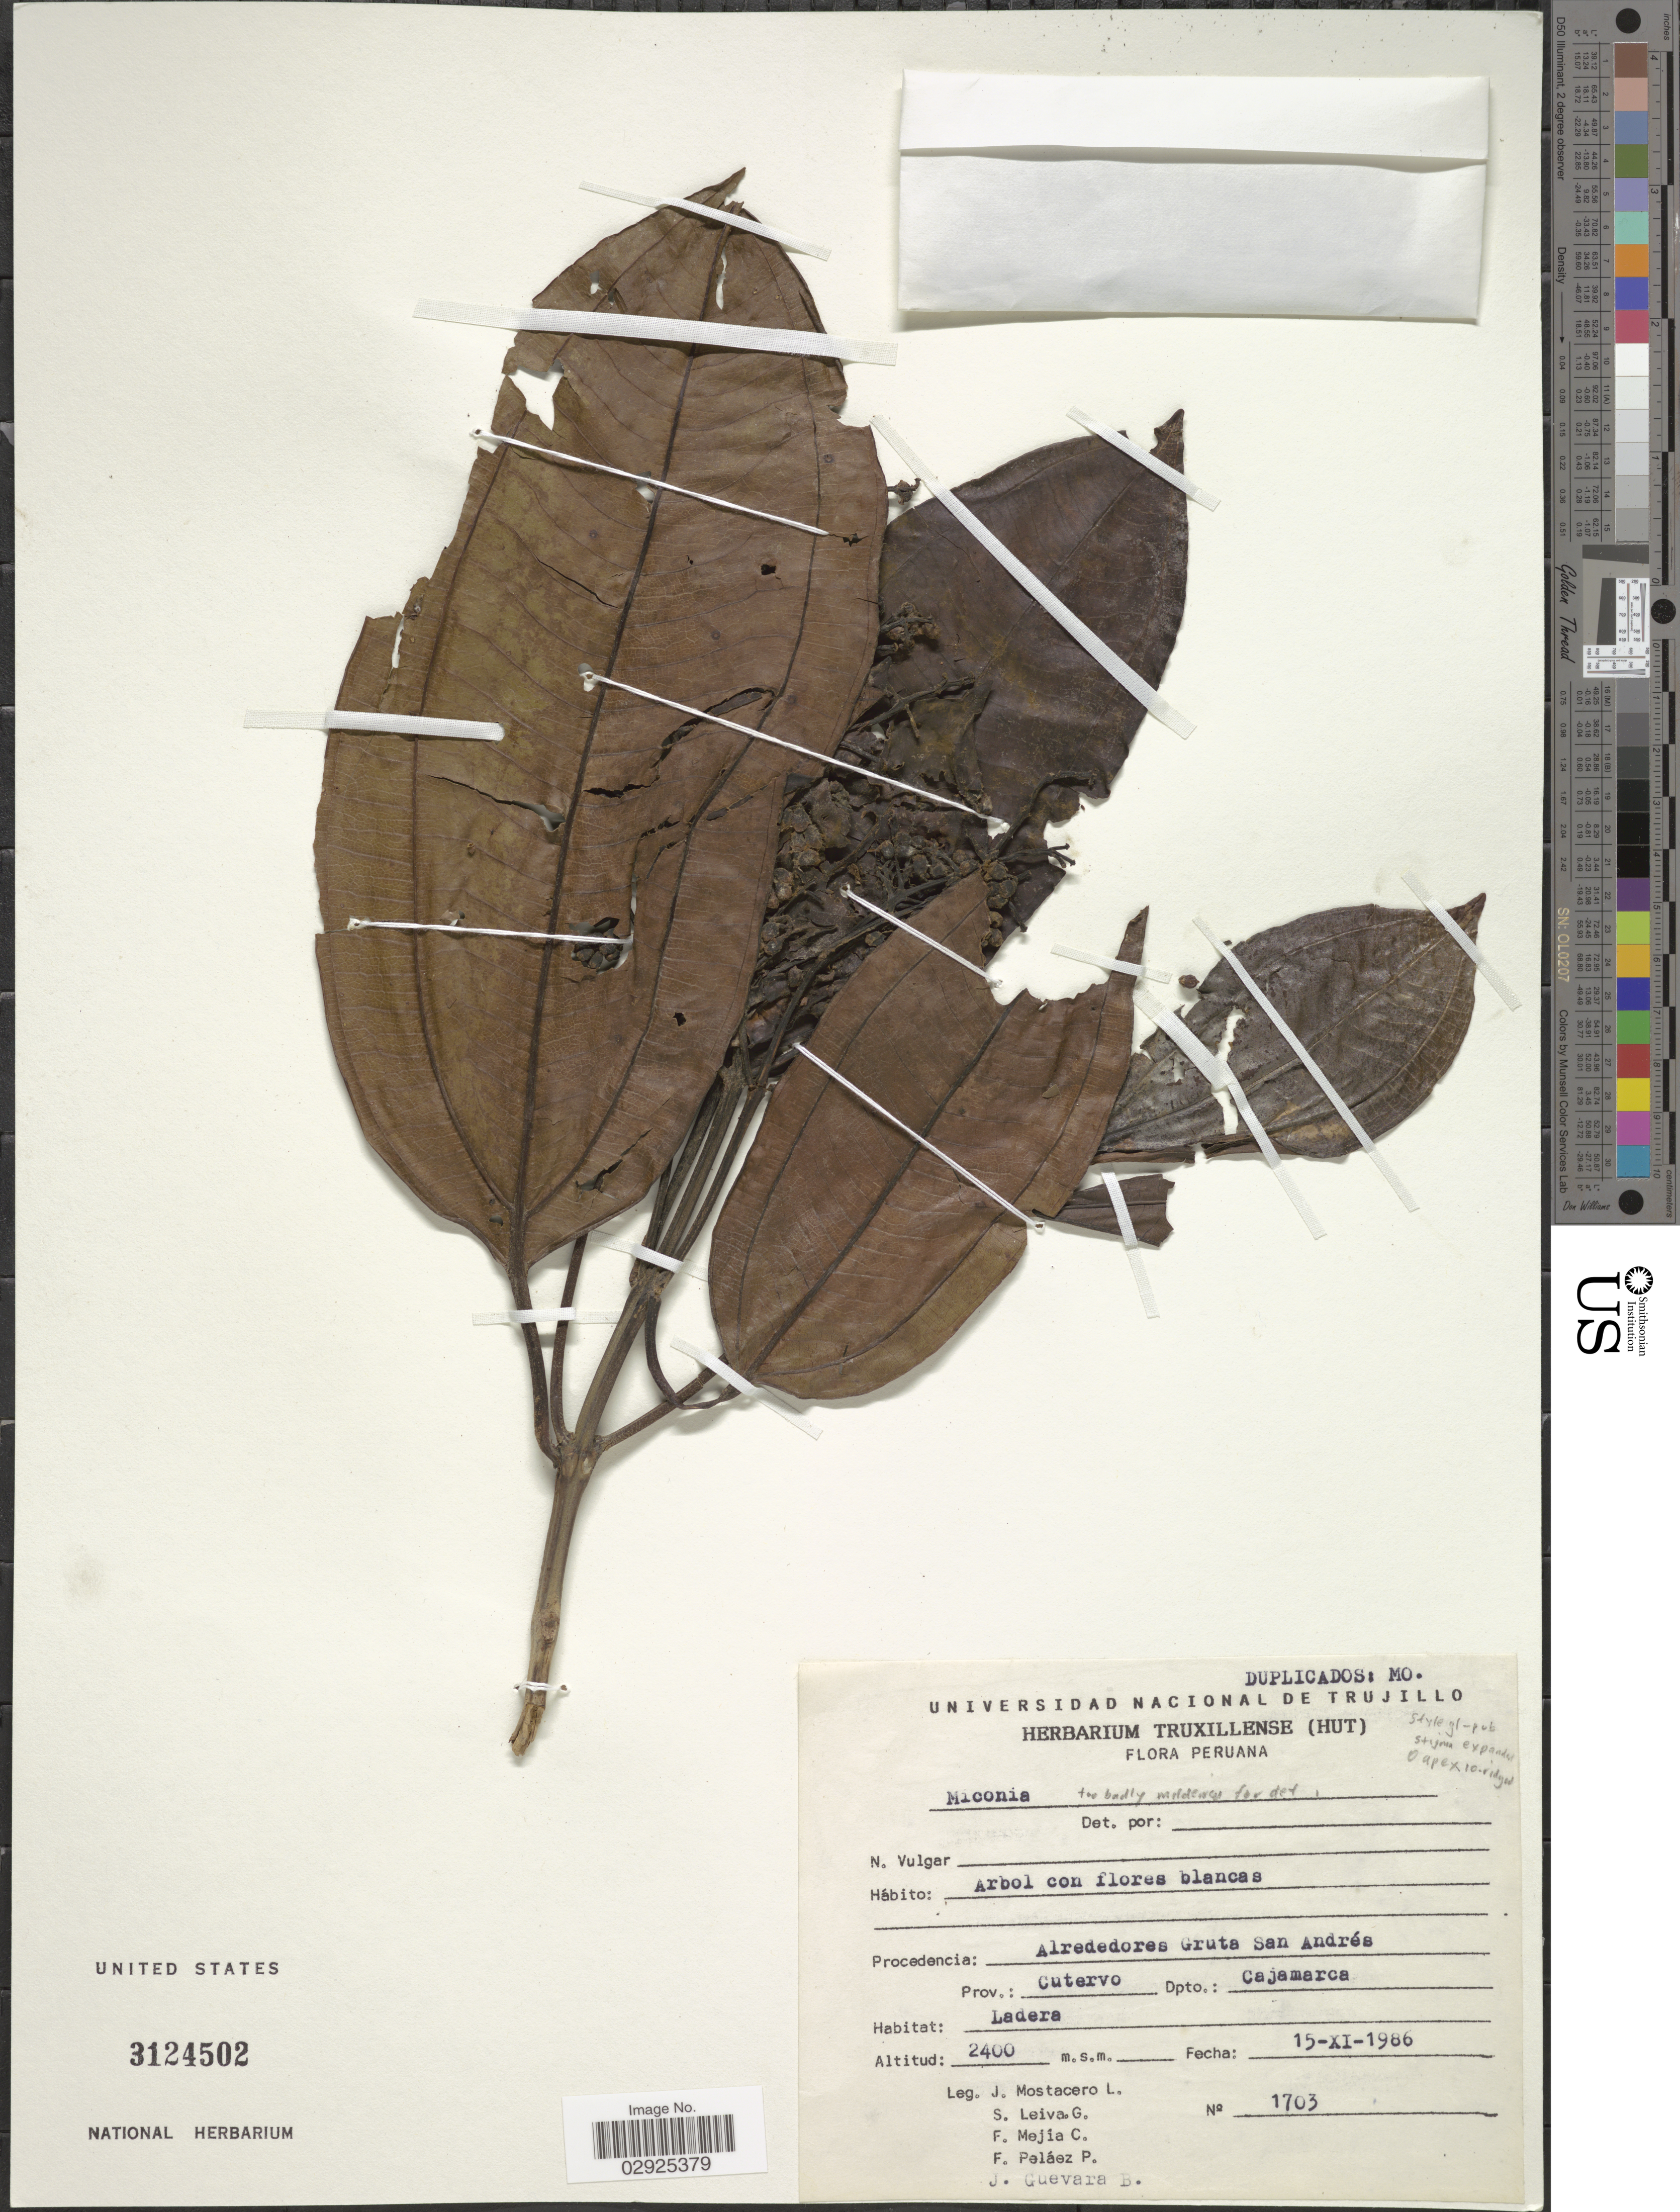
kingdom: Plantae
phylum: Tracheophyta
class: Magnoliopsida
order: Myrtales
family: Melastomataceae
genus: Miconia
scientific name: Miconia sp.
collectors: J. Mostacero L., S. Leiva G., F. Mejia C., F. Pelaez P. & J. Guevara B.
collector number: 1703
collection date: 1986-11-15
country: Peru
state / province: Cajamarca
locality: Procedencia Alrededores Gruta San Andrés, Prov.: Cutervo, Dpto.: Cajamarca.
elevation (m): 2400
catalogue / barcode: US 3124502